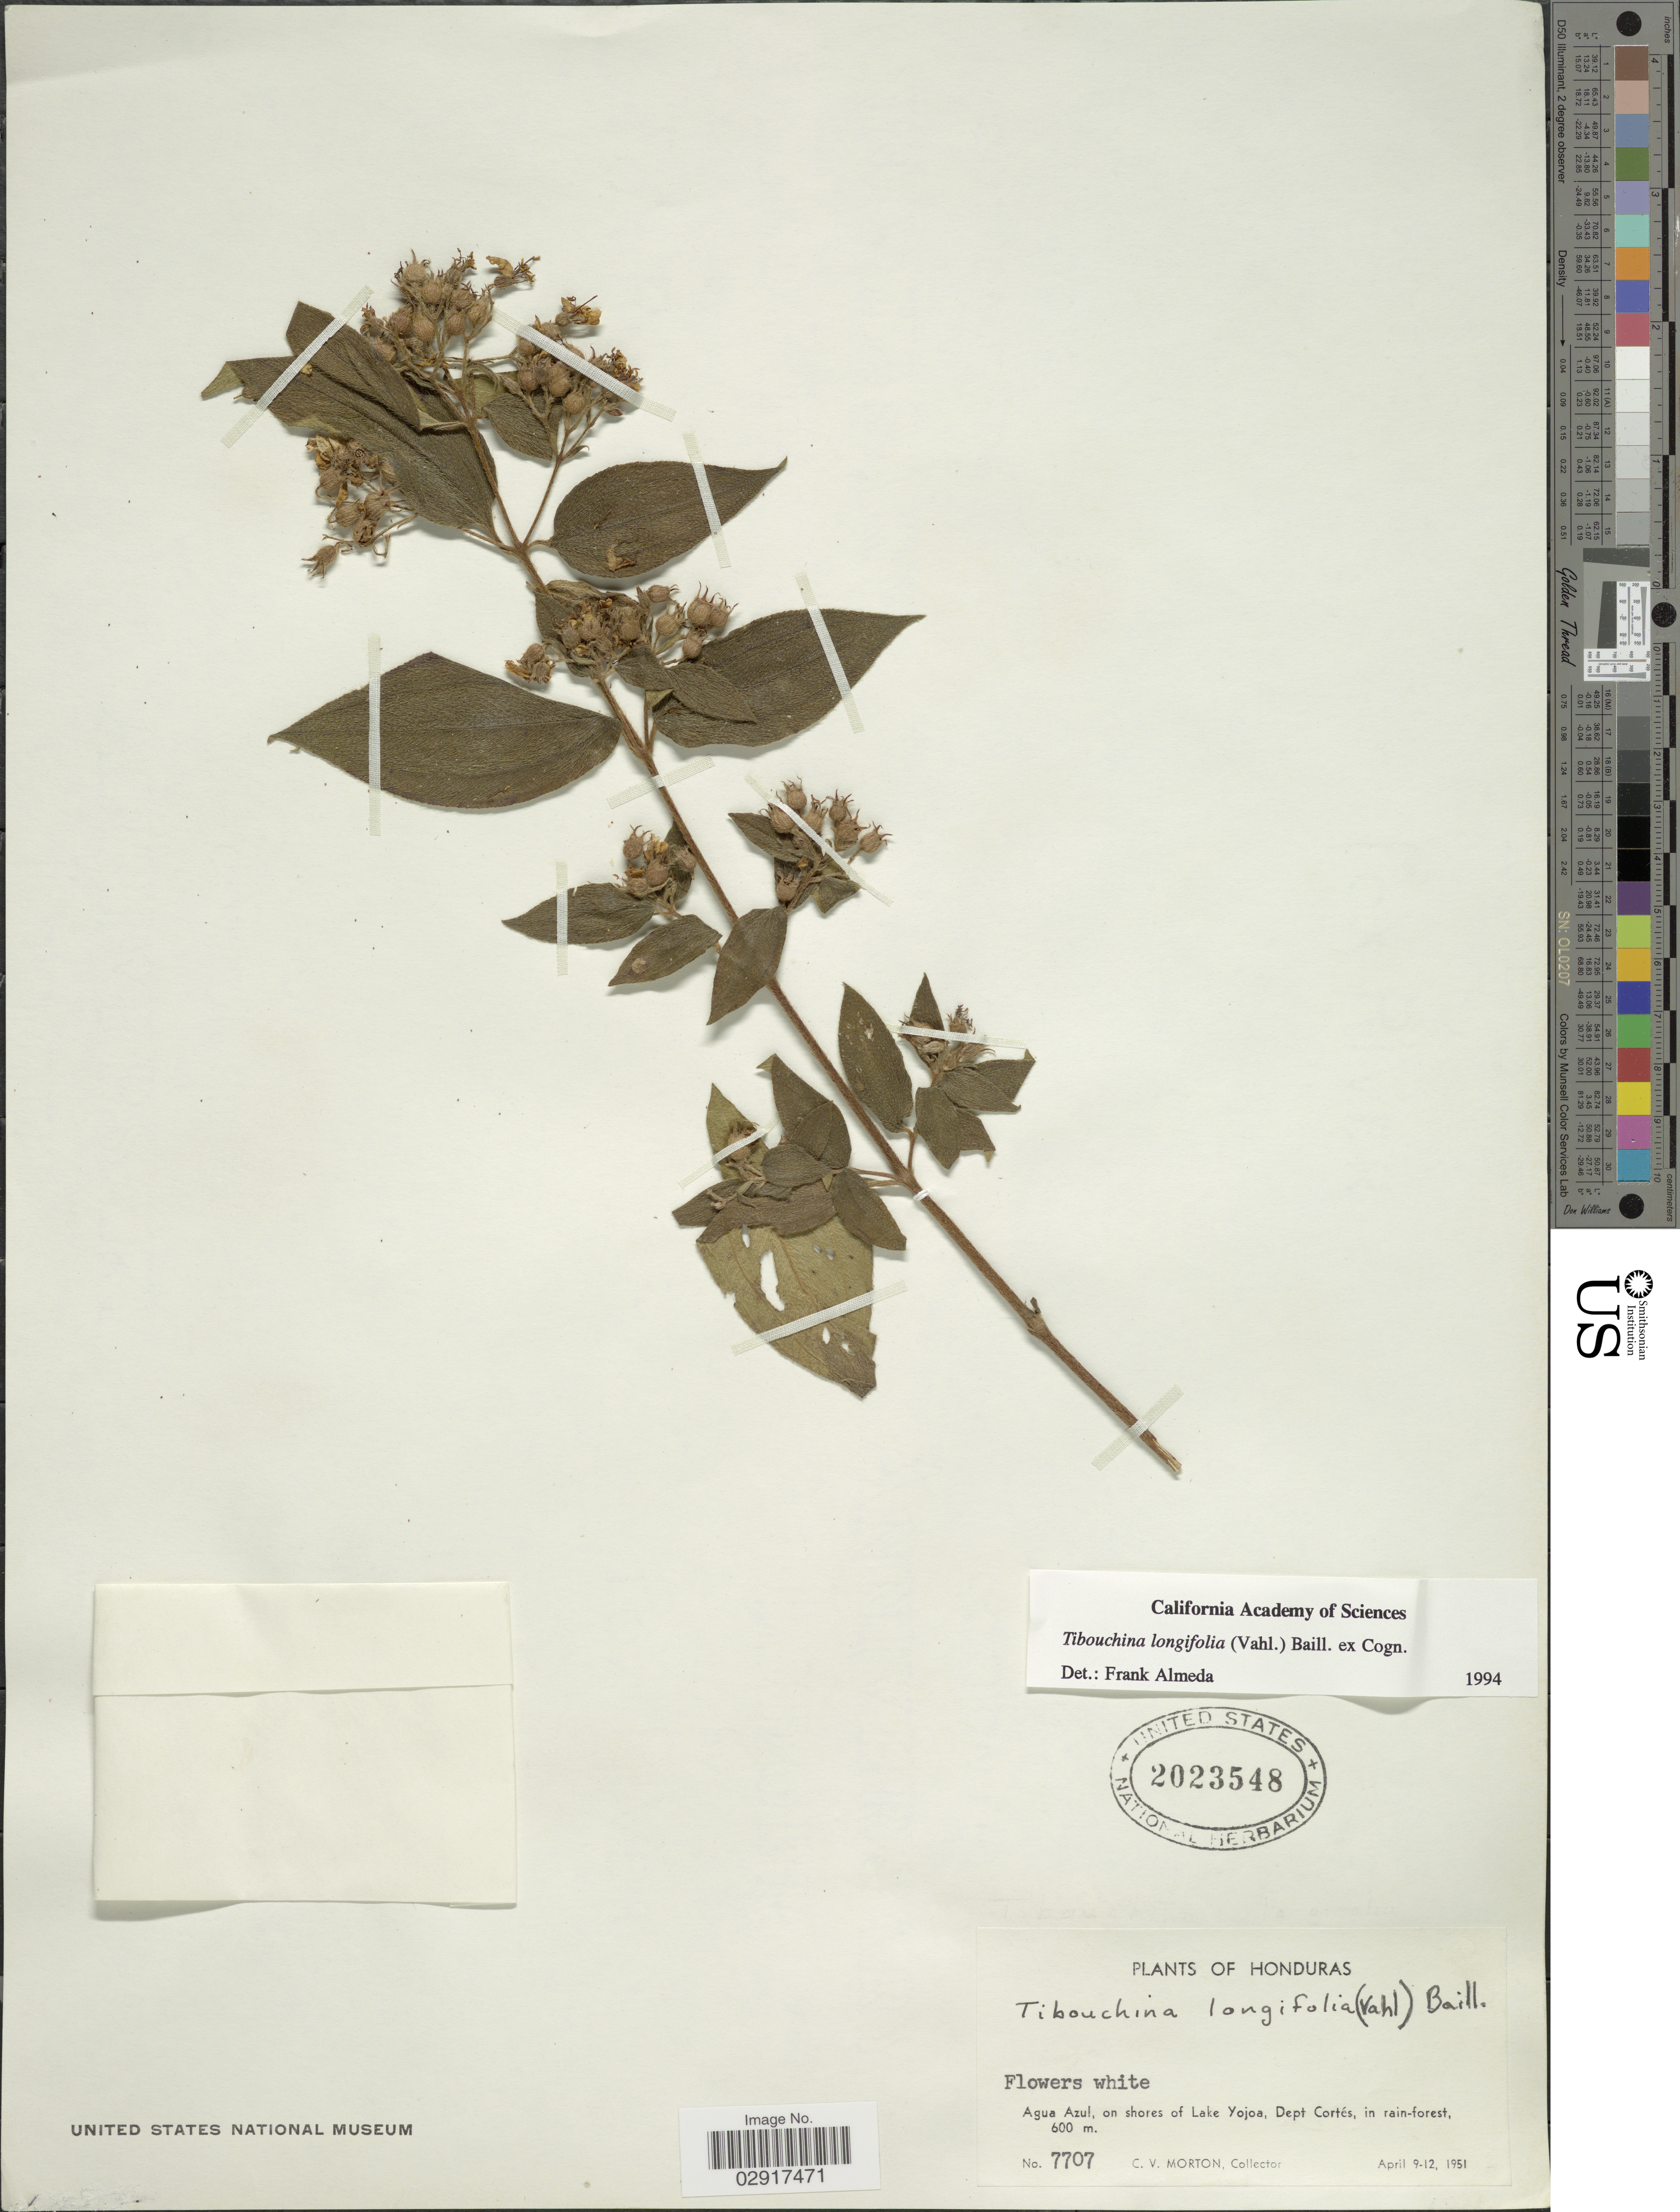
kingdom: Plantae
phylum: Tracheophyta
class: Magnoliopsida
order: Myrtales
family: Melastomataceae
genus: Chaetogastra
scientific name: Chaetogastra longifolia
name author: (Vahl) DC.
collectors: C. V. Morton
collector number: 7707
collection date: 1951-04-09/1951-04-12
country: Honduras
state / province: Cortés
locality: Agua Azul, on shores of Lake Yojoa, Dept Cortés, in rain-forest.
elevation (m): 600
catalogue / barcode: US 2023548